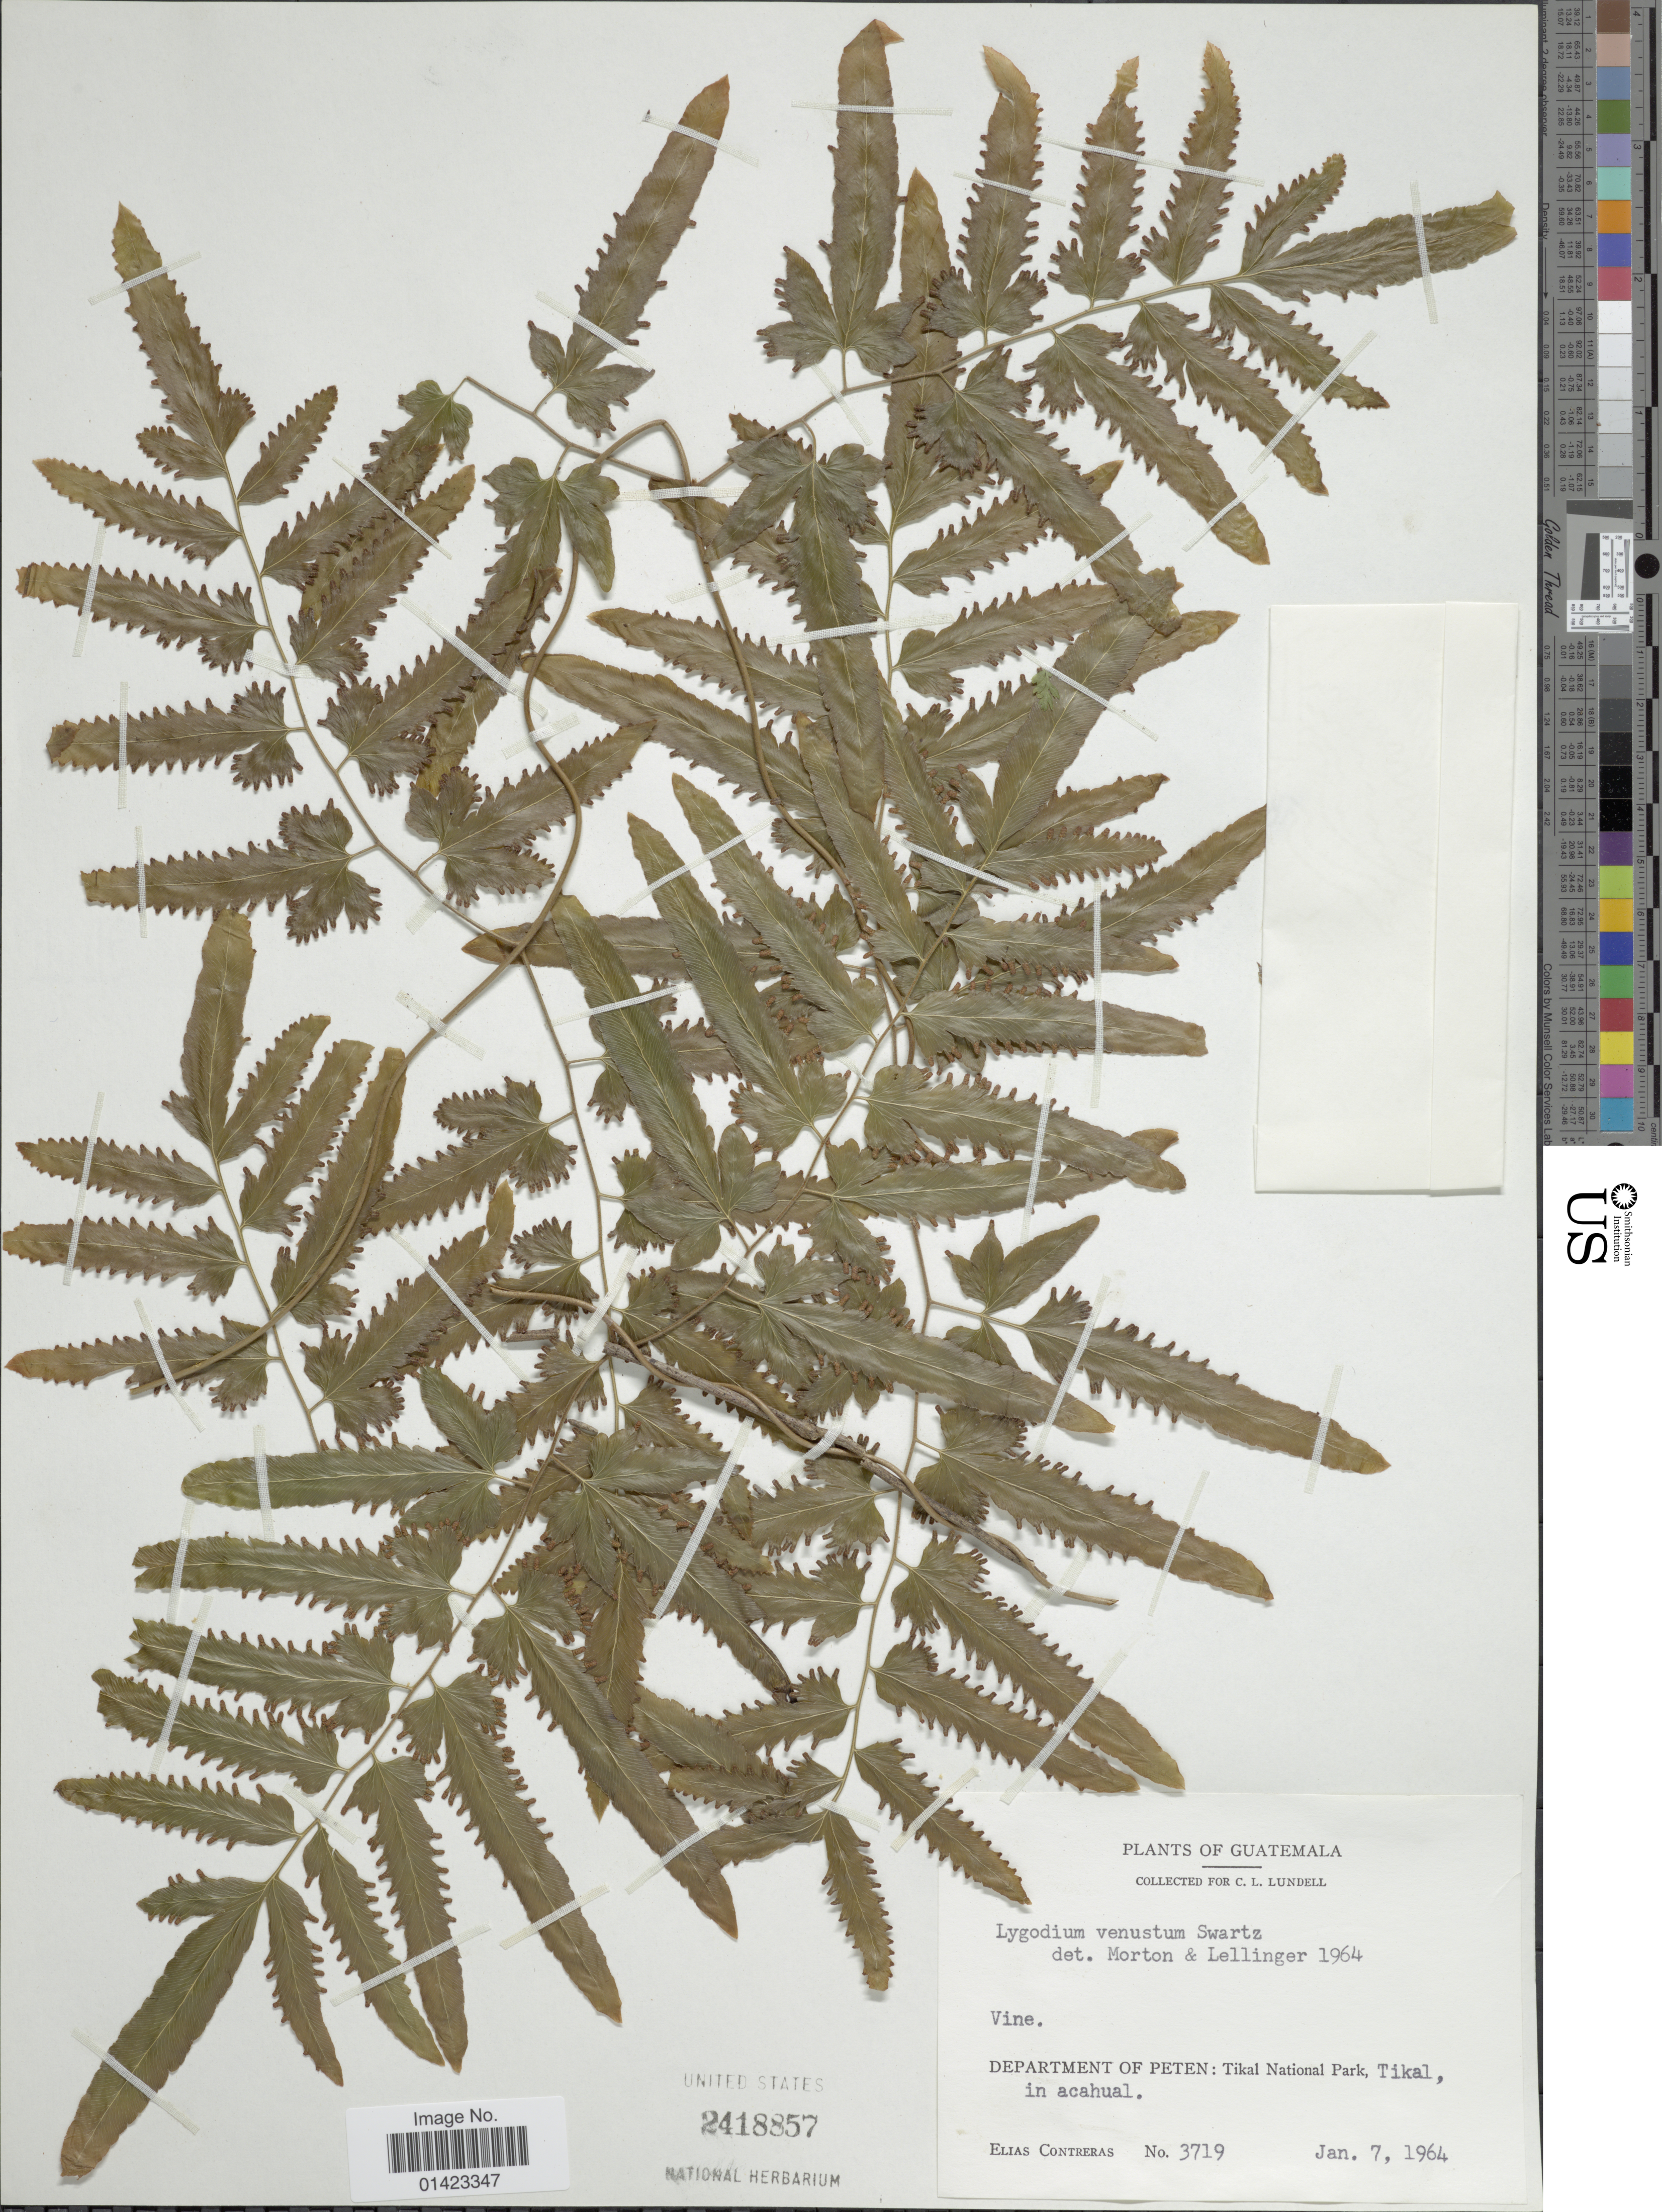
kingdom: Plantae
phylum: Tracheophyta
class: Polypodiopsida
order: Schizaeales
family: Lygodiaceae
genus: Lygodium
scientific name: Lygodium venustum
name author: Sw.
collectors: E. Contreras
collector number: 3719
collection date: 1964-01-07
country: Guatemala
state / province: El Petén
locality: Department of Peten: Tikal National Park, Tikal, in acahual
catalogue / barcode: US 2418857